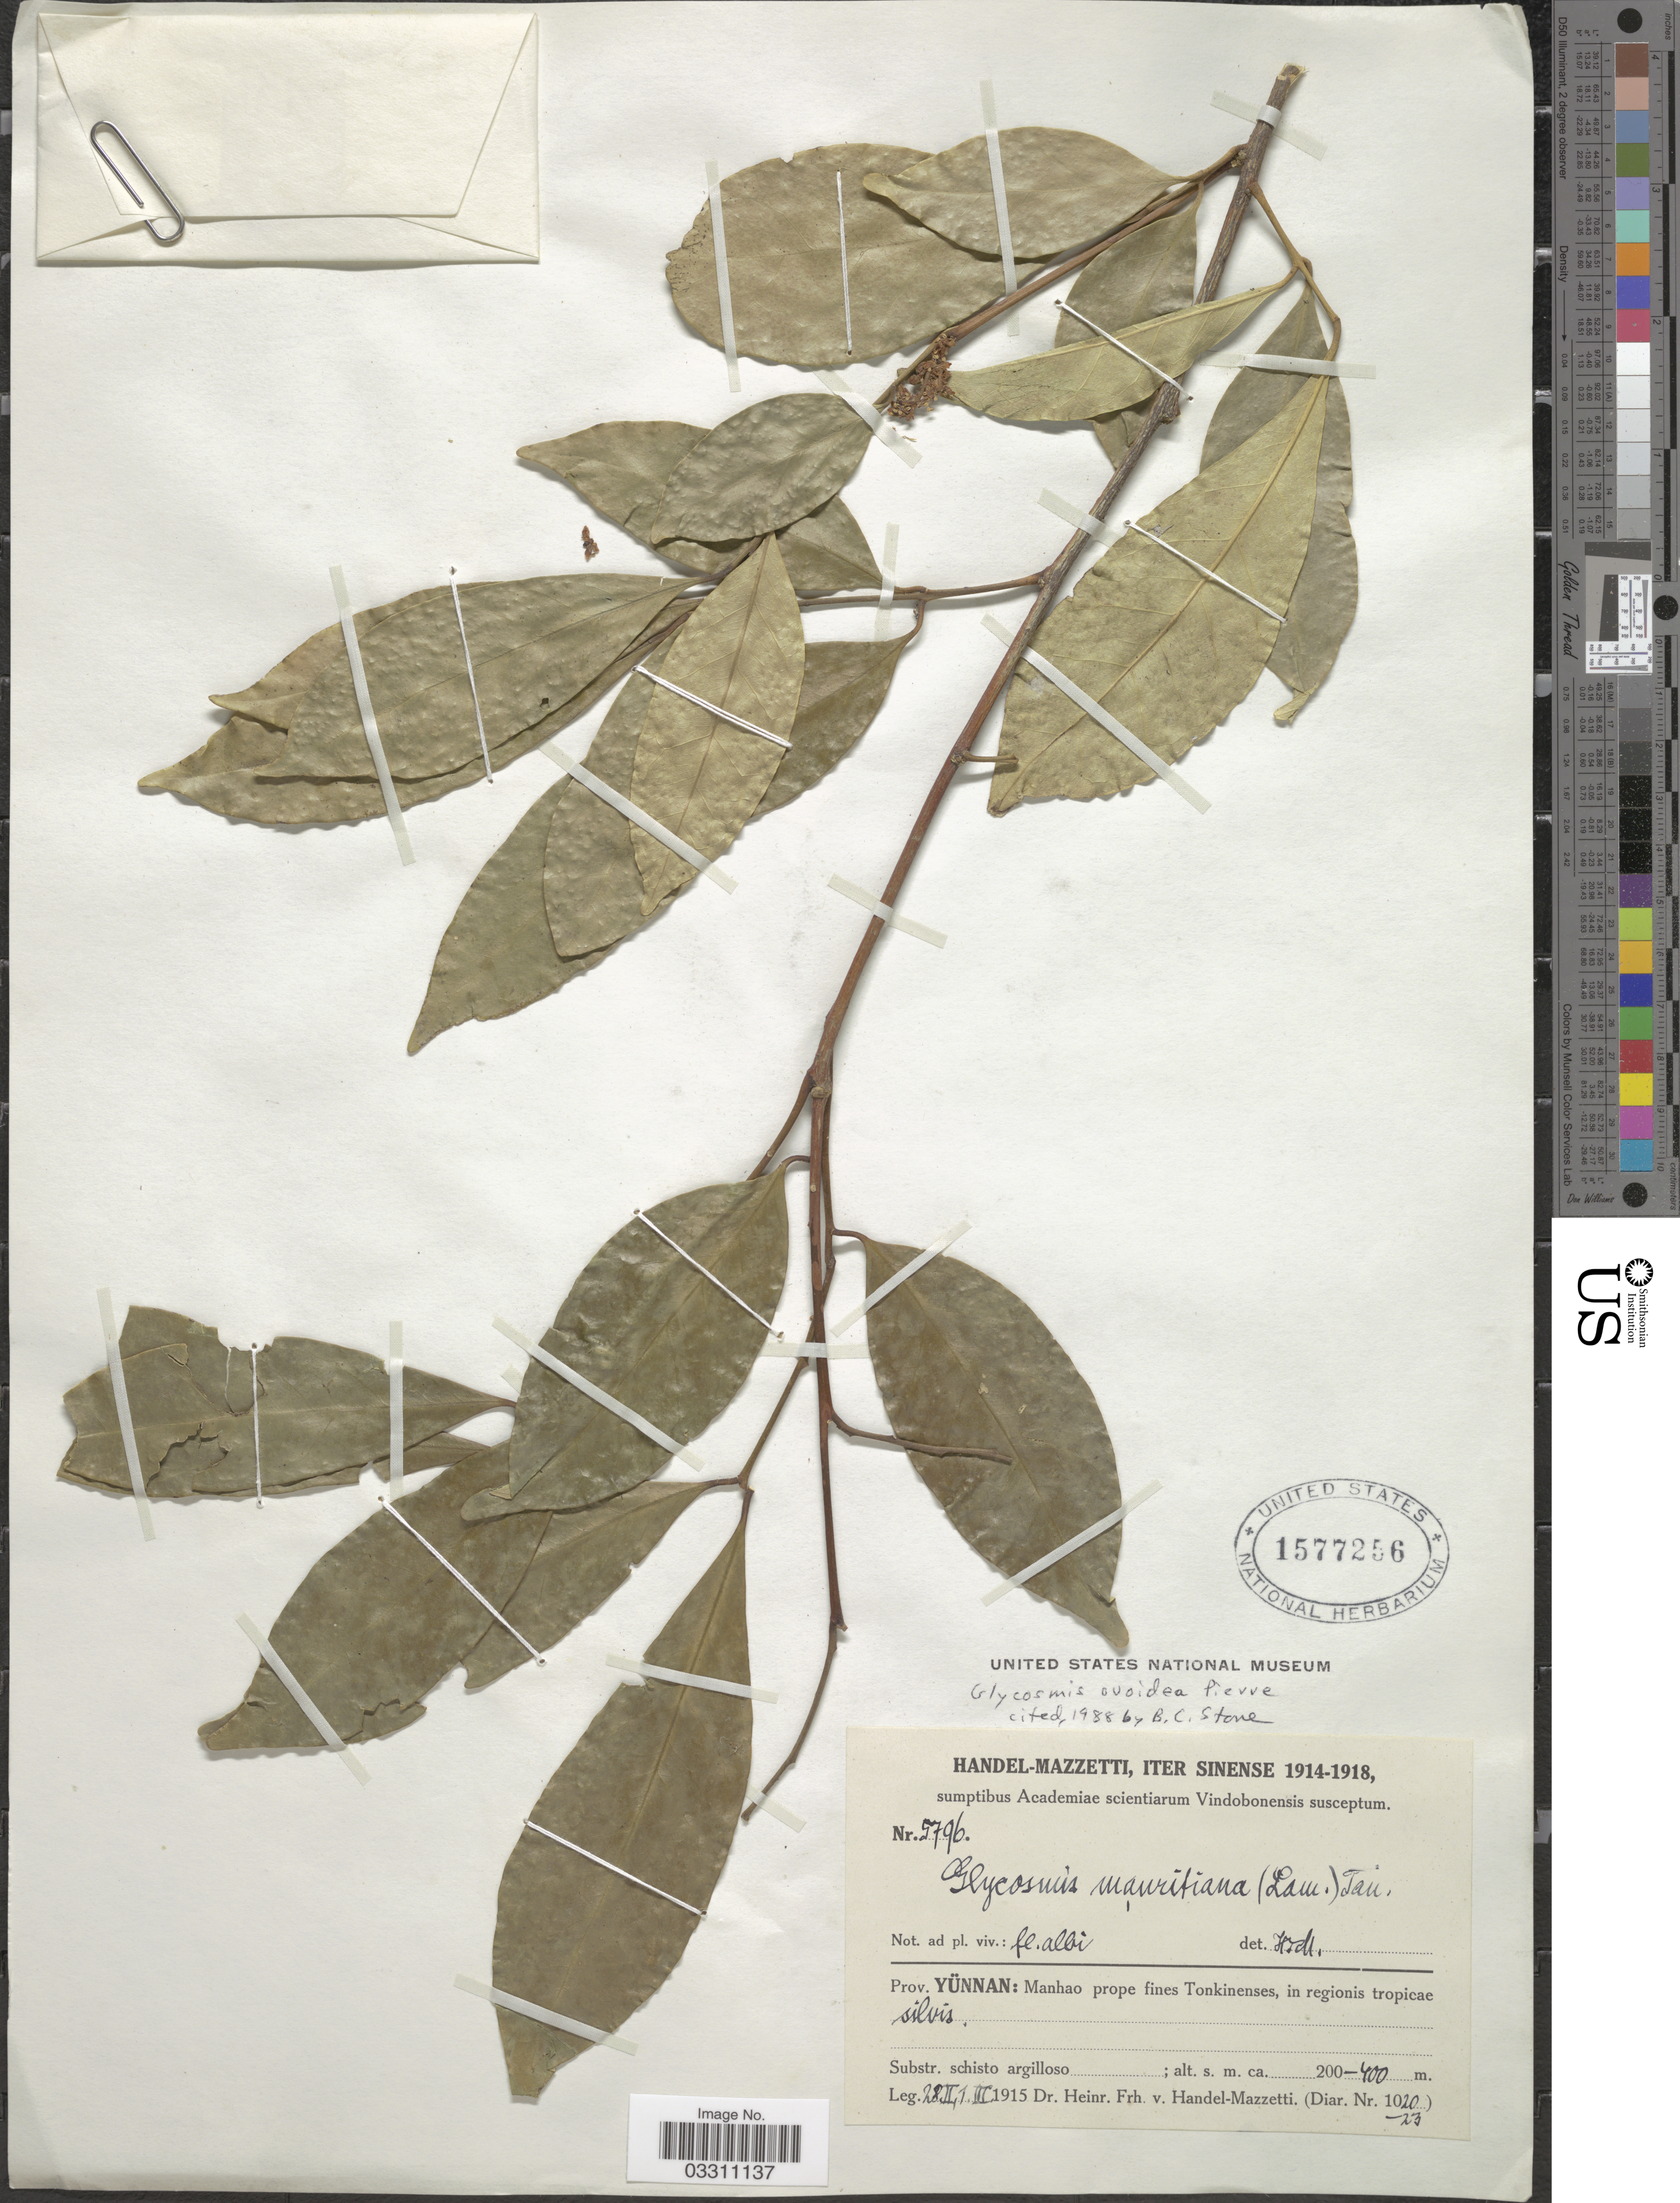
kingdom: Plantae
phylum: Tracheophyta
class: Magnoliopsida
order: Sapindales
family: Rutaceae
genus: Glycosmis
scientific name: Glycosmis ovoidea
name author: Pierre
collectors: H. Handel-Mazzetti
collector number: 5796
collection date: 1915-02-28/1915-03-28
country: China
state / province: Yunnan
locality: Manhao prope fines Tonkinenses, in regionis tropicae silvis.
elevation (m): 200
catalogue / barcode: US 1577256